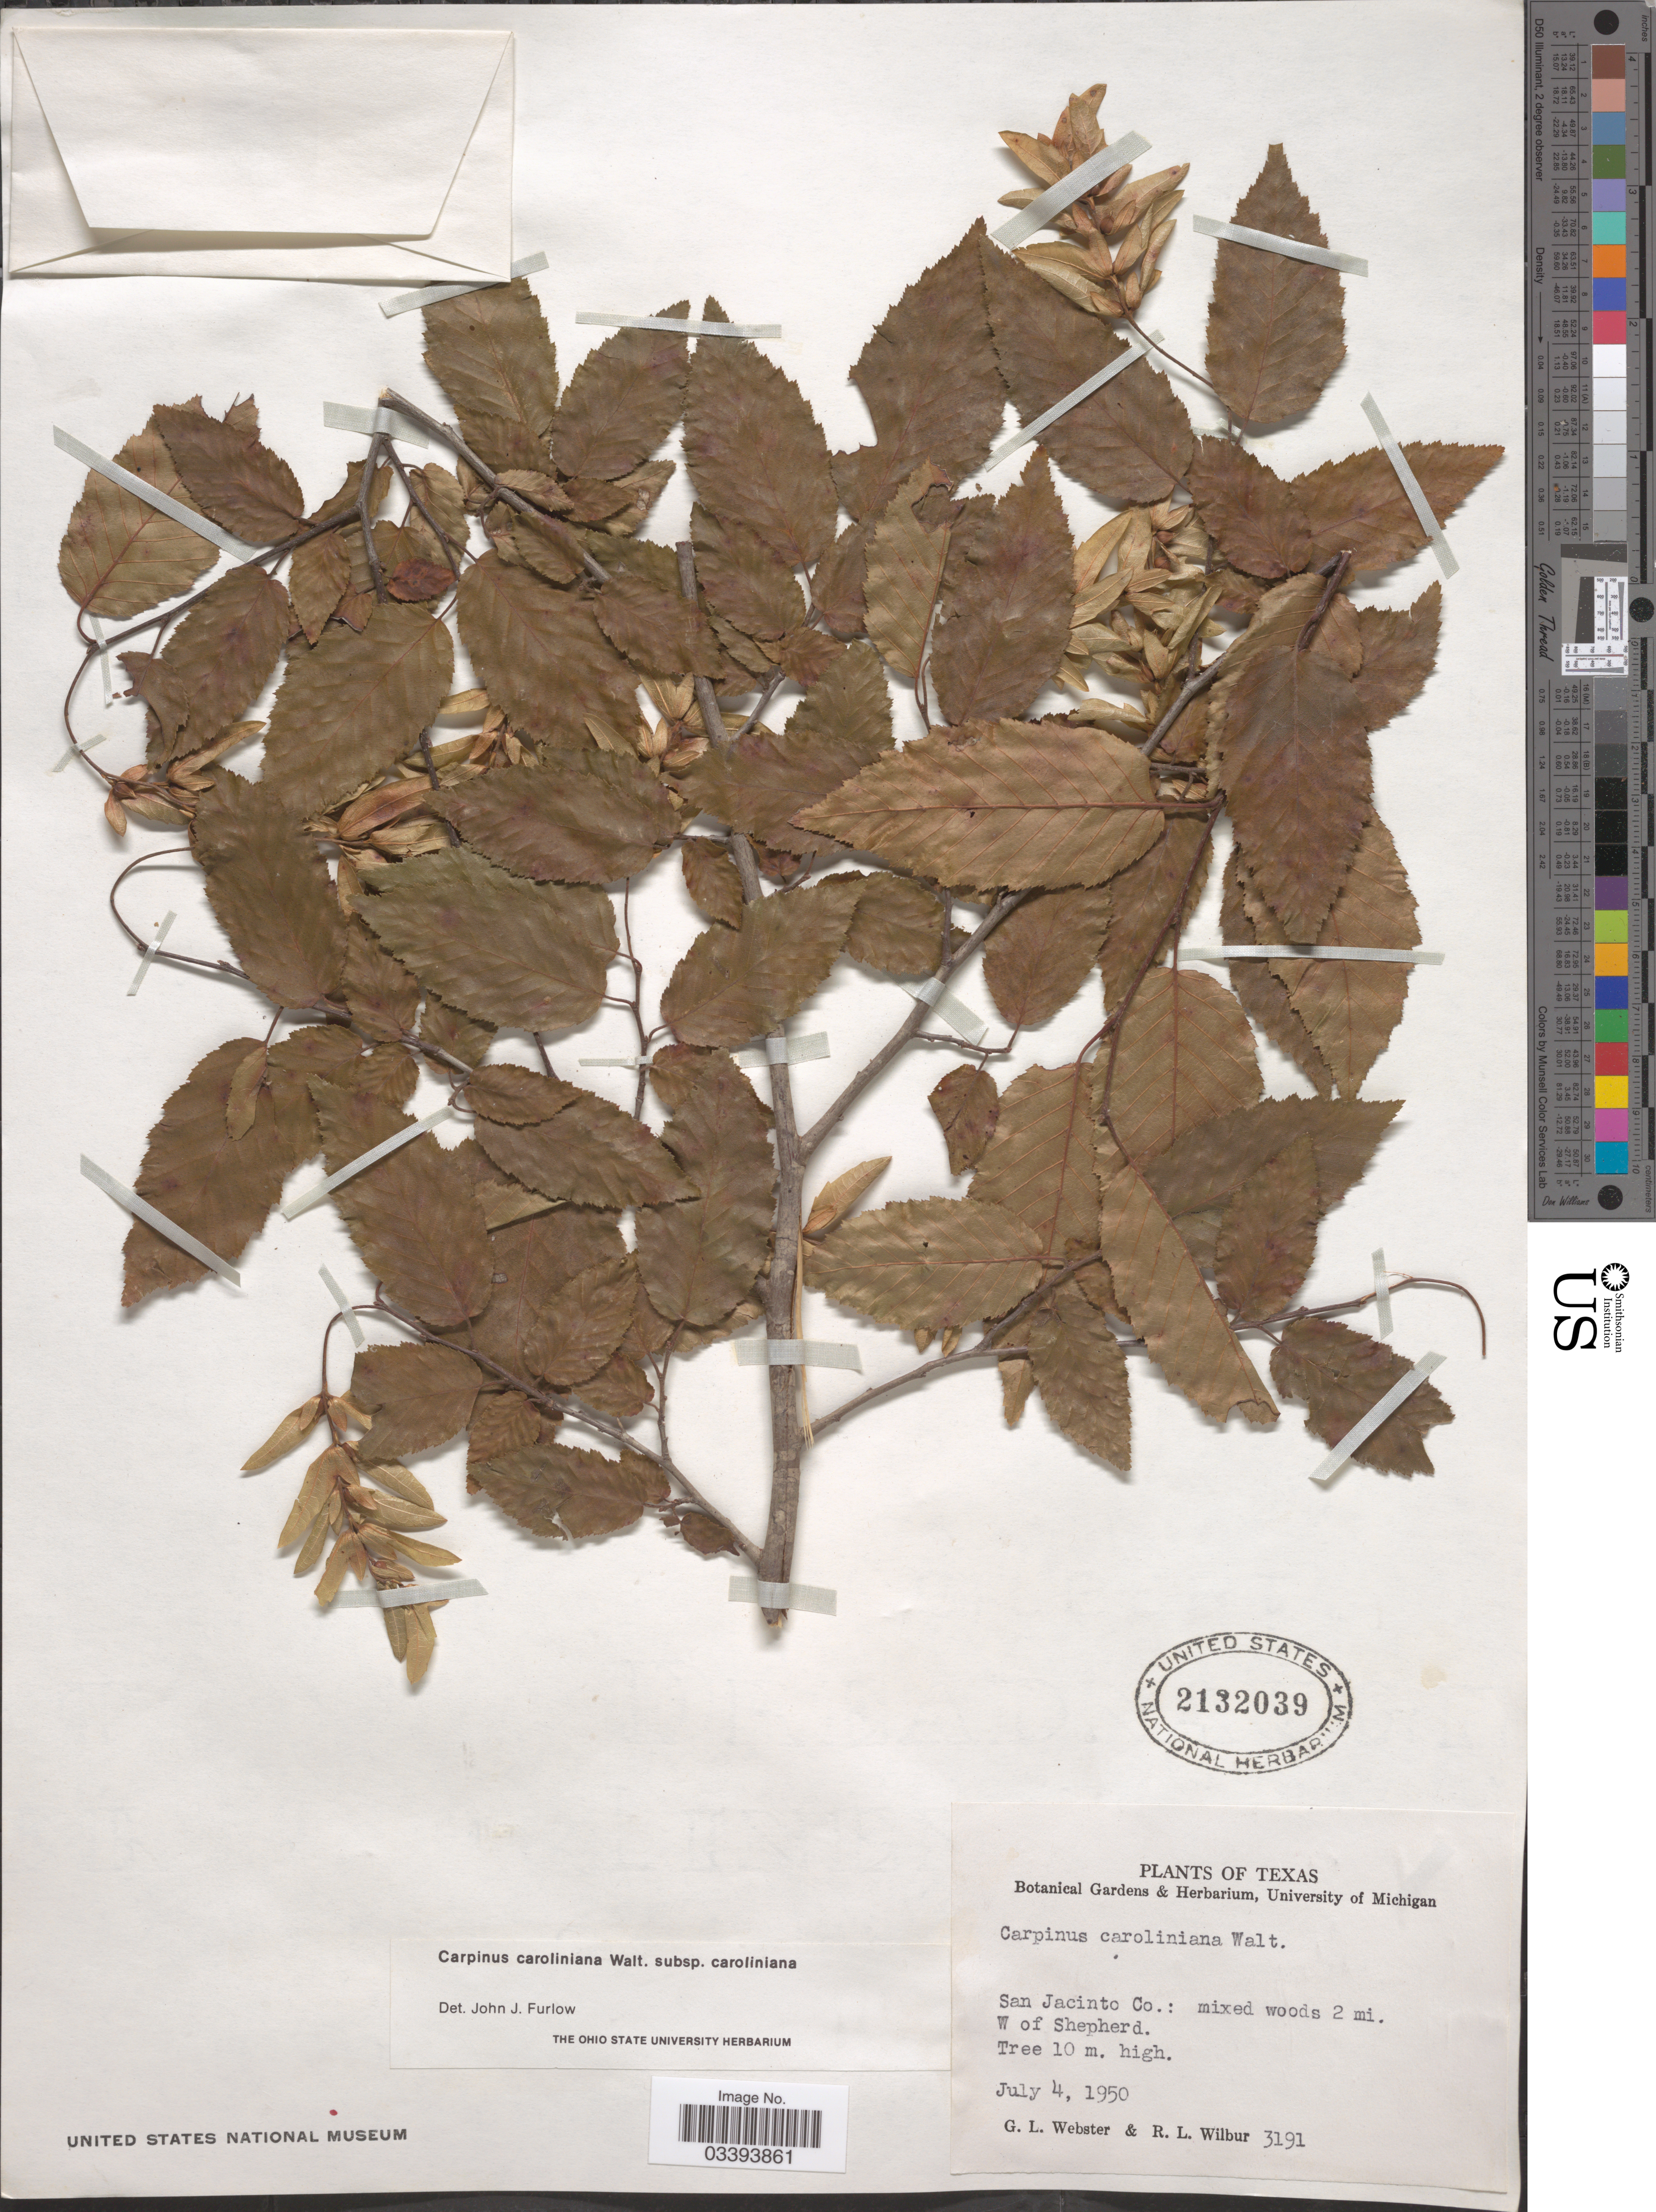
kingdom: Plantae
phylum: Tracheophyta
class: Magnoliopsida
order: Fagales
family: Betulaceae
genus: Carpinus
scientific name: Carpinus caroliniana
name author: Walter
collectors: G. L. Webster & R. L. Wilbur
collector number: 3191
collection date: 1950-07-04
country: United States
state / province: Texas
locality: San Jacinto Co.: mixed woods 2 mi. W of Shepherd.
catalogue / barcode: US 2132039